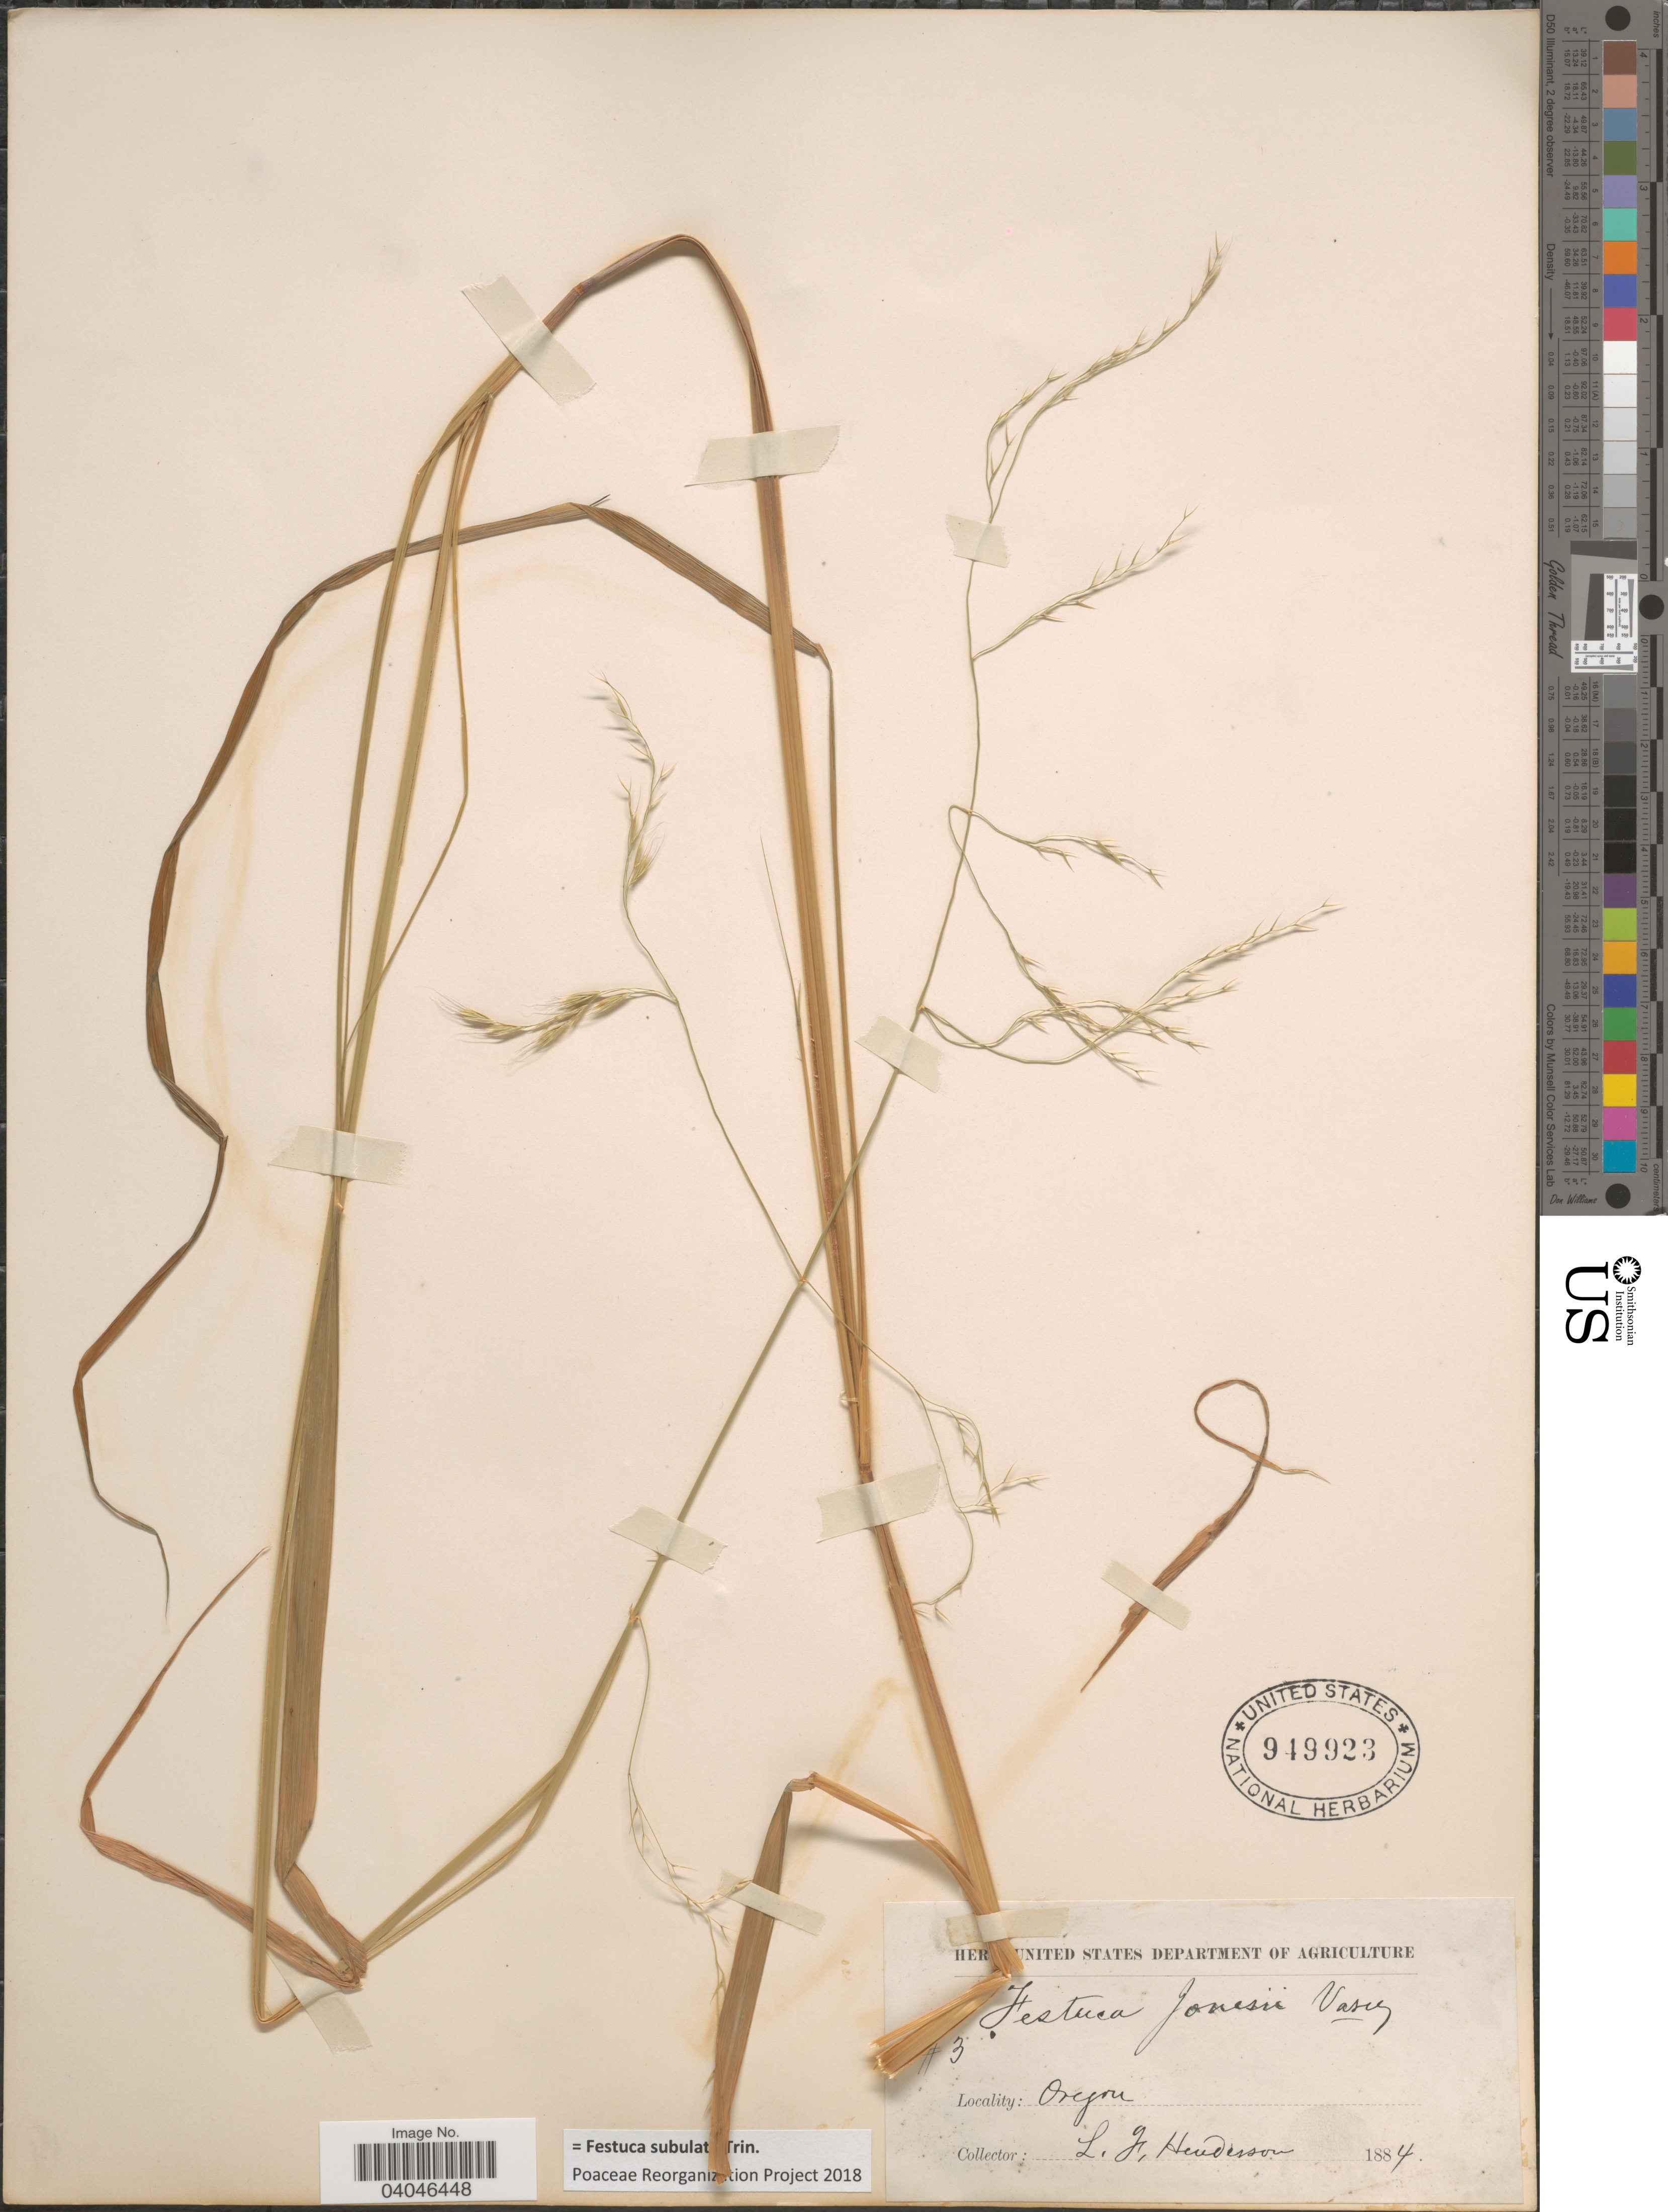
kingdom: Plantae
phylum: Tracheophyta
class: Liliopsida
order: Poales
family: Poaceae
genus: Festuca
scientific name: Festuca subulata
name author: Trin.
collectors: L. Henderson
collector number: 3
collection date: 1884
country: United States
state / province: Oregon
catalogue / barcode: US 949923